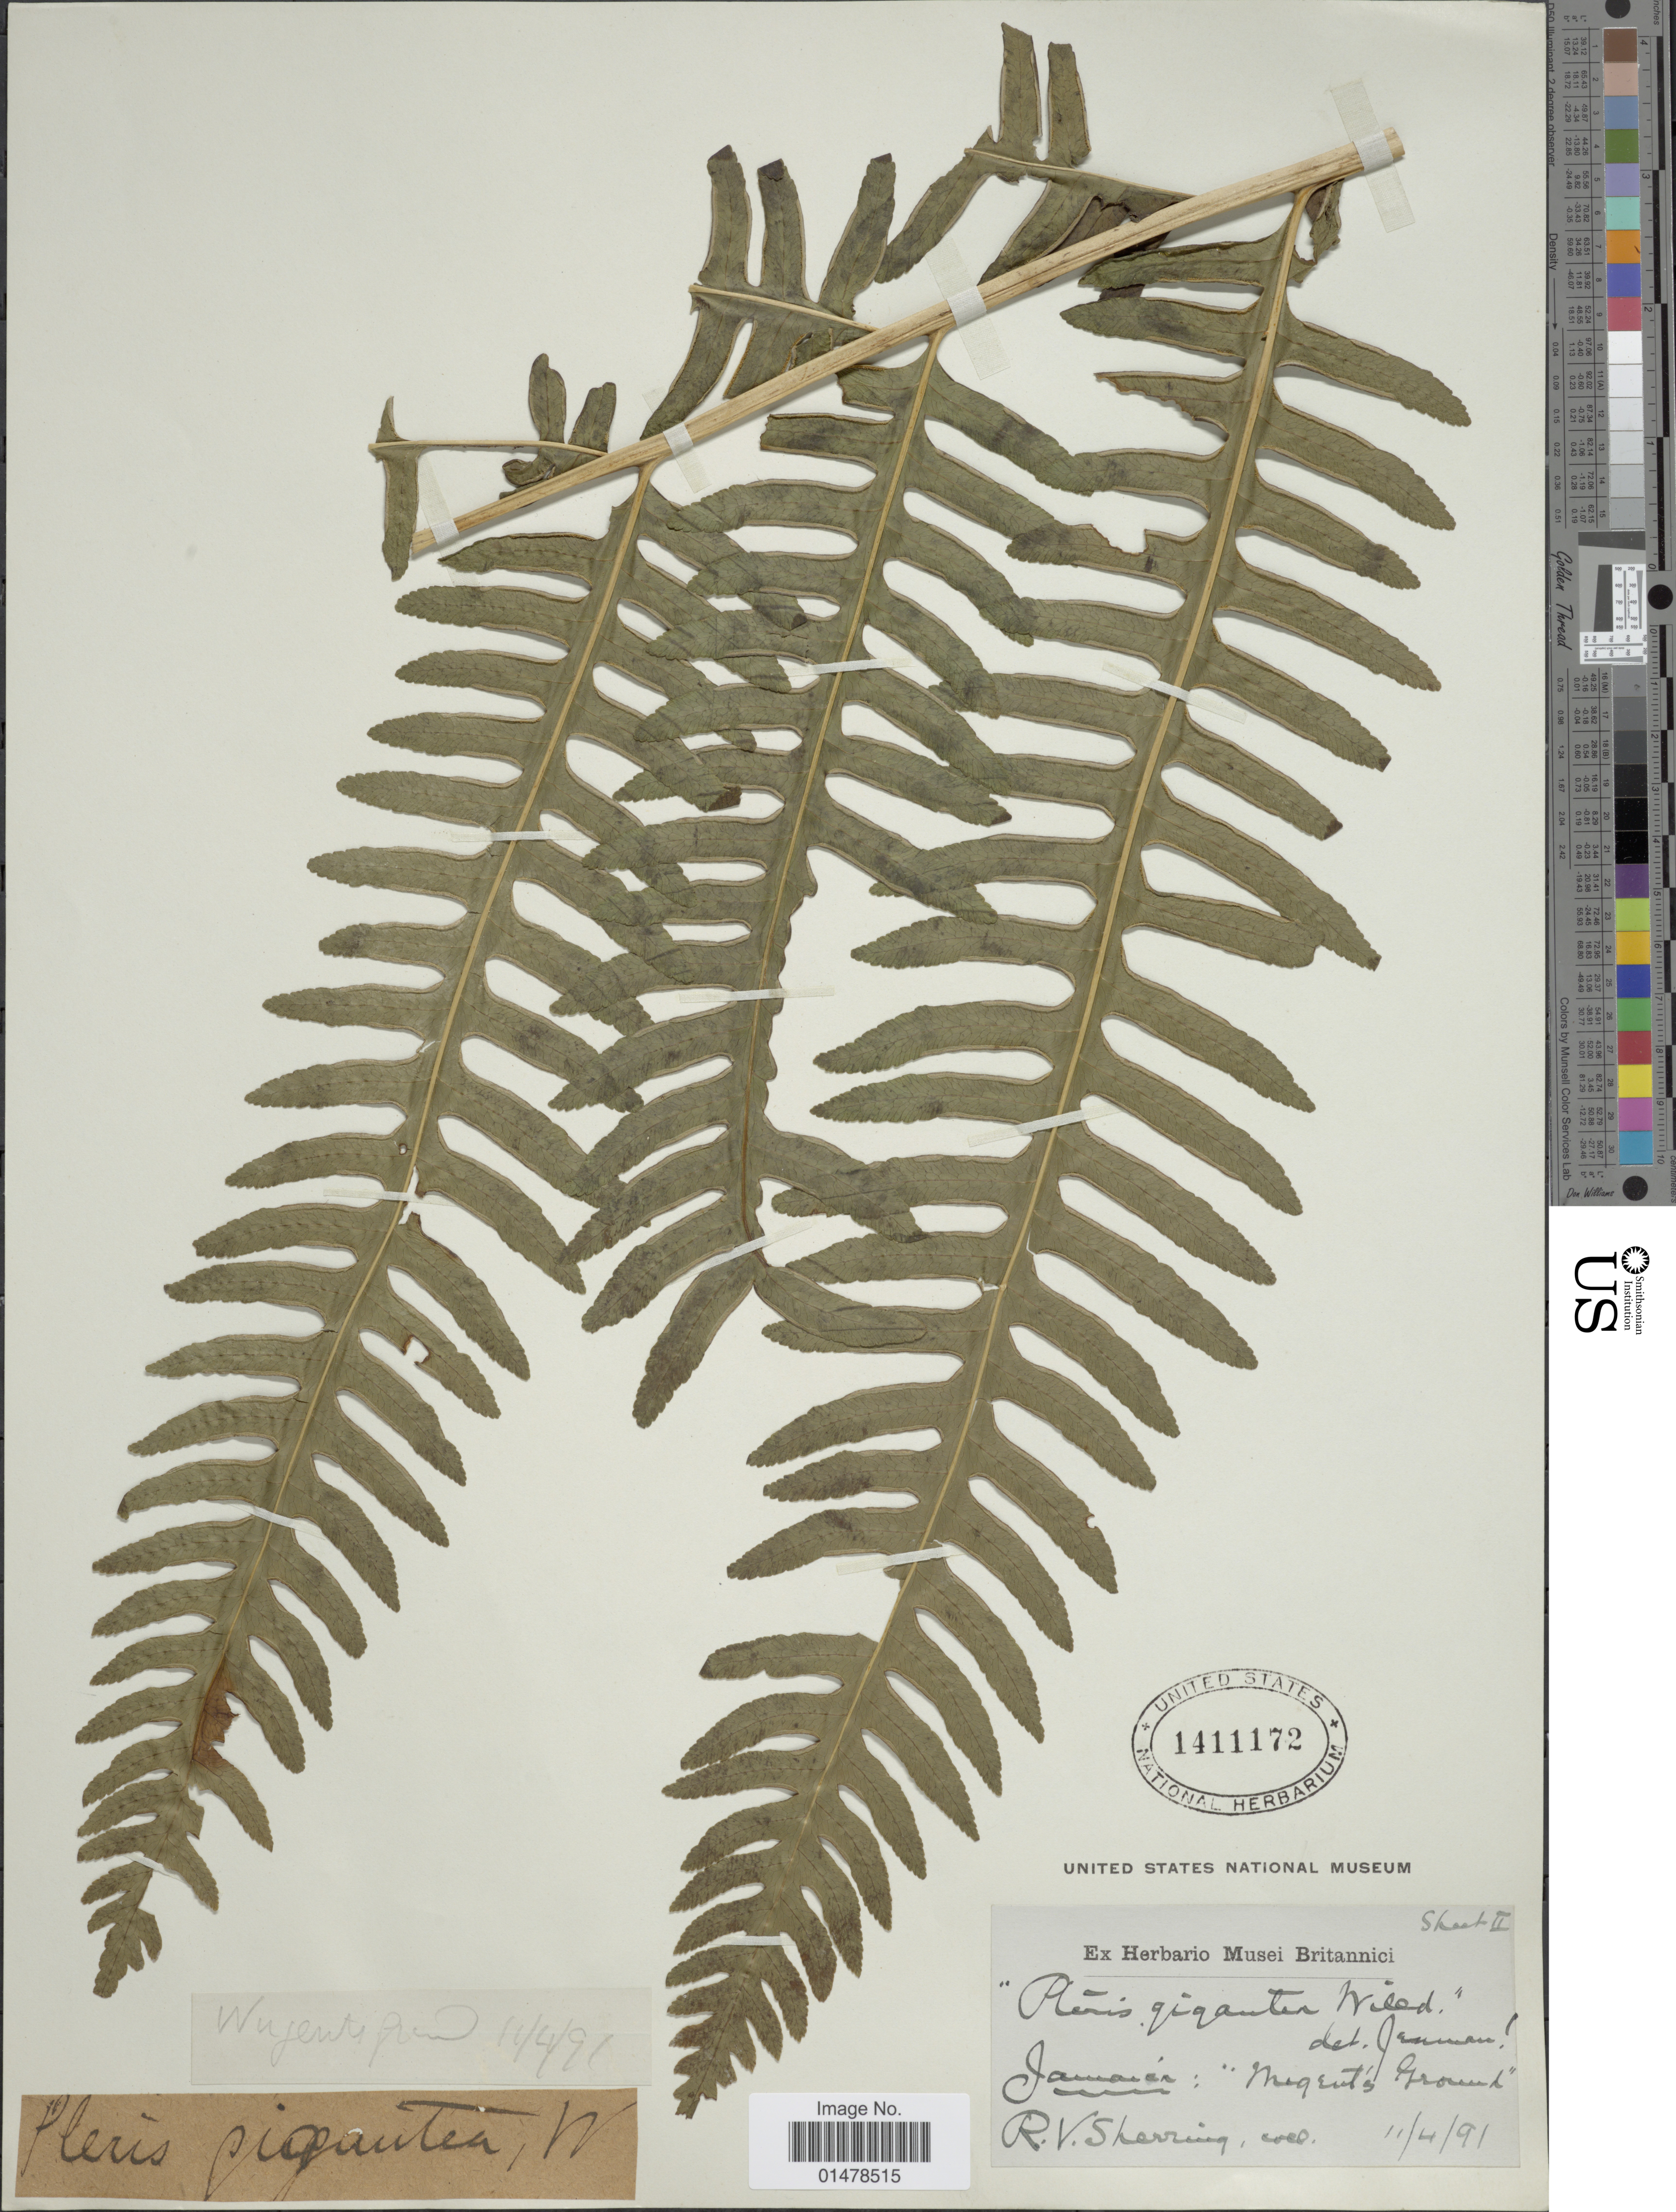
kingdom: Plantae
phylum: Tracheophyta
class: Polypodiopsida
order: Polypodiales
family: Pteridaceae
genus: Pteris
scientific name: Pteris arborea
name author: L.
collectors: R. Sherring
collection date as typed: Transcribed d/m/y: 11/4/91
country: Jamaica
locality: Mequet's Ground [interpreted]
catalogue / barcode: US 1411172